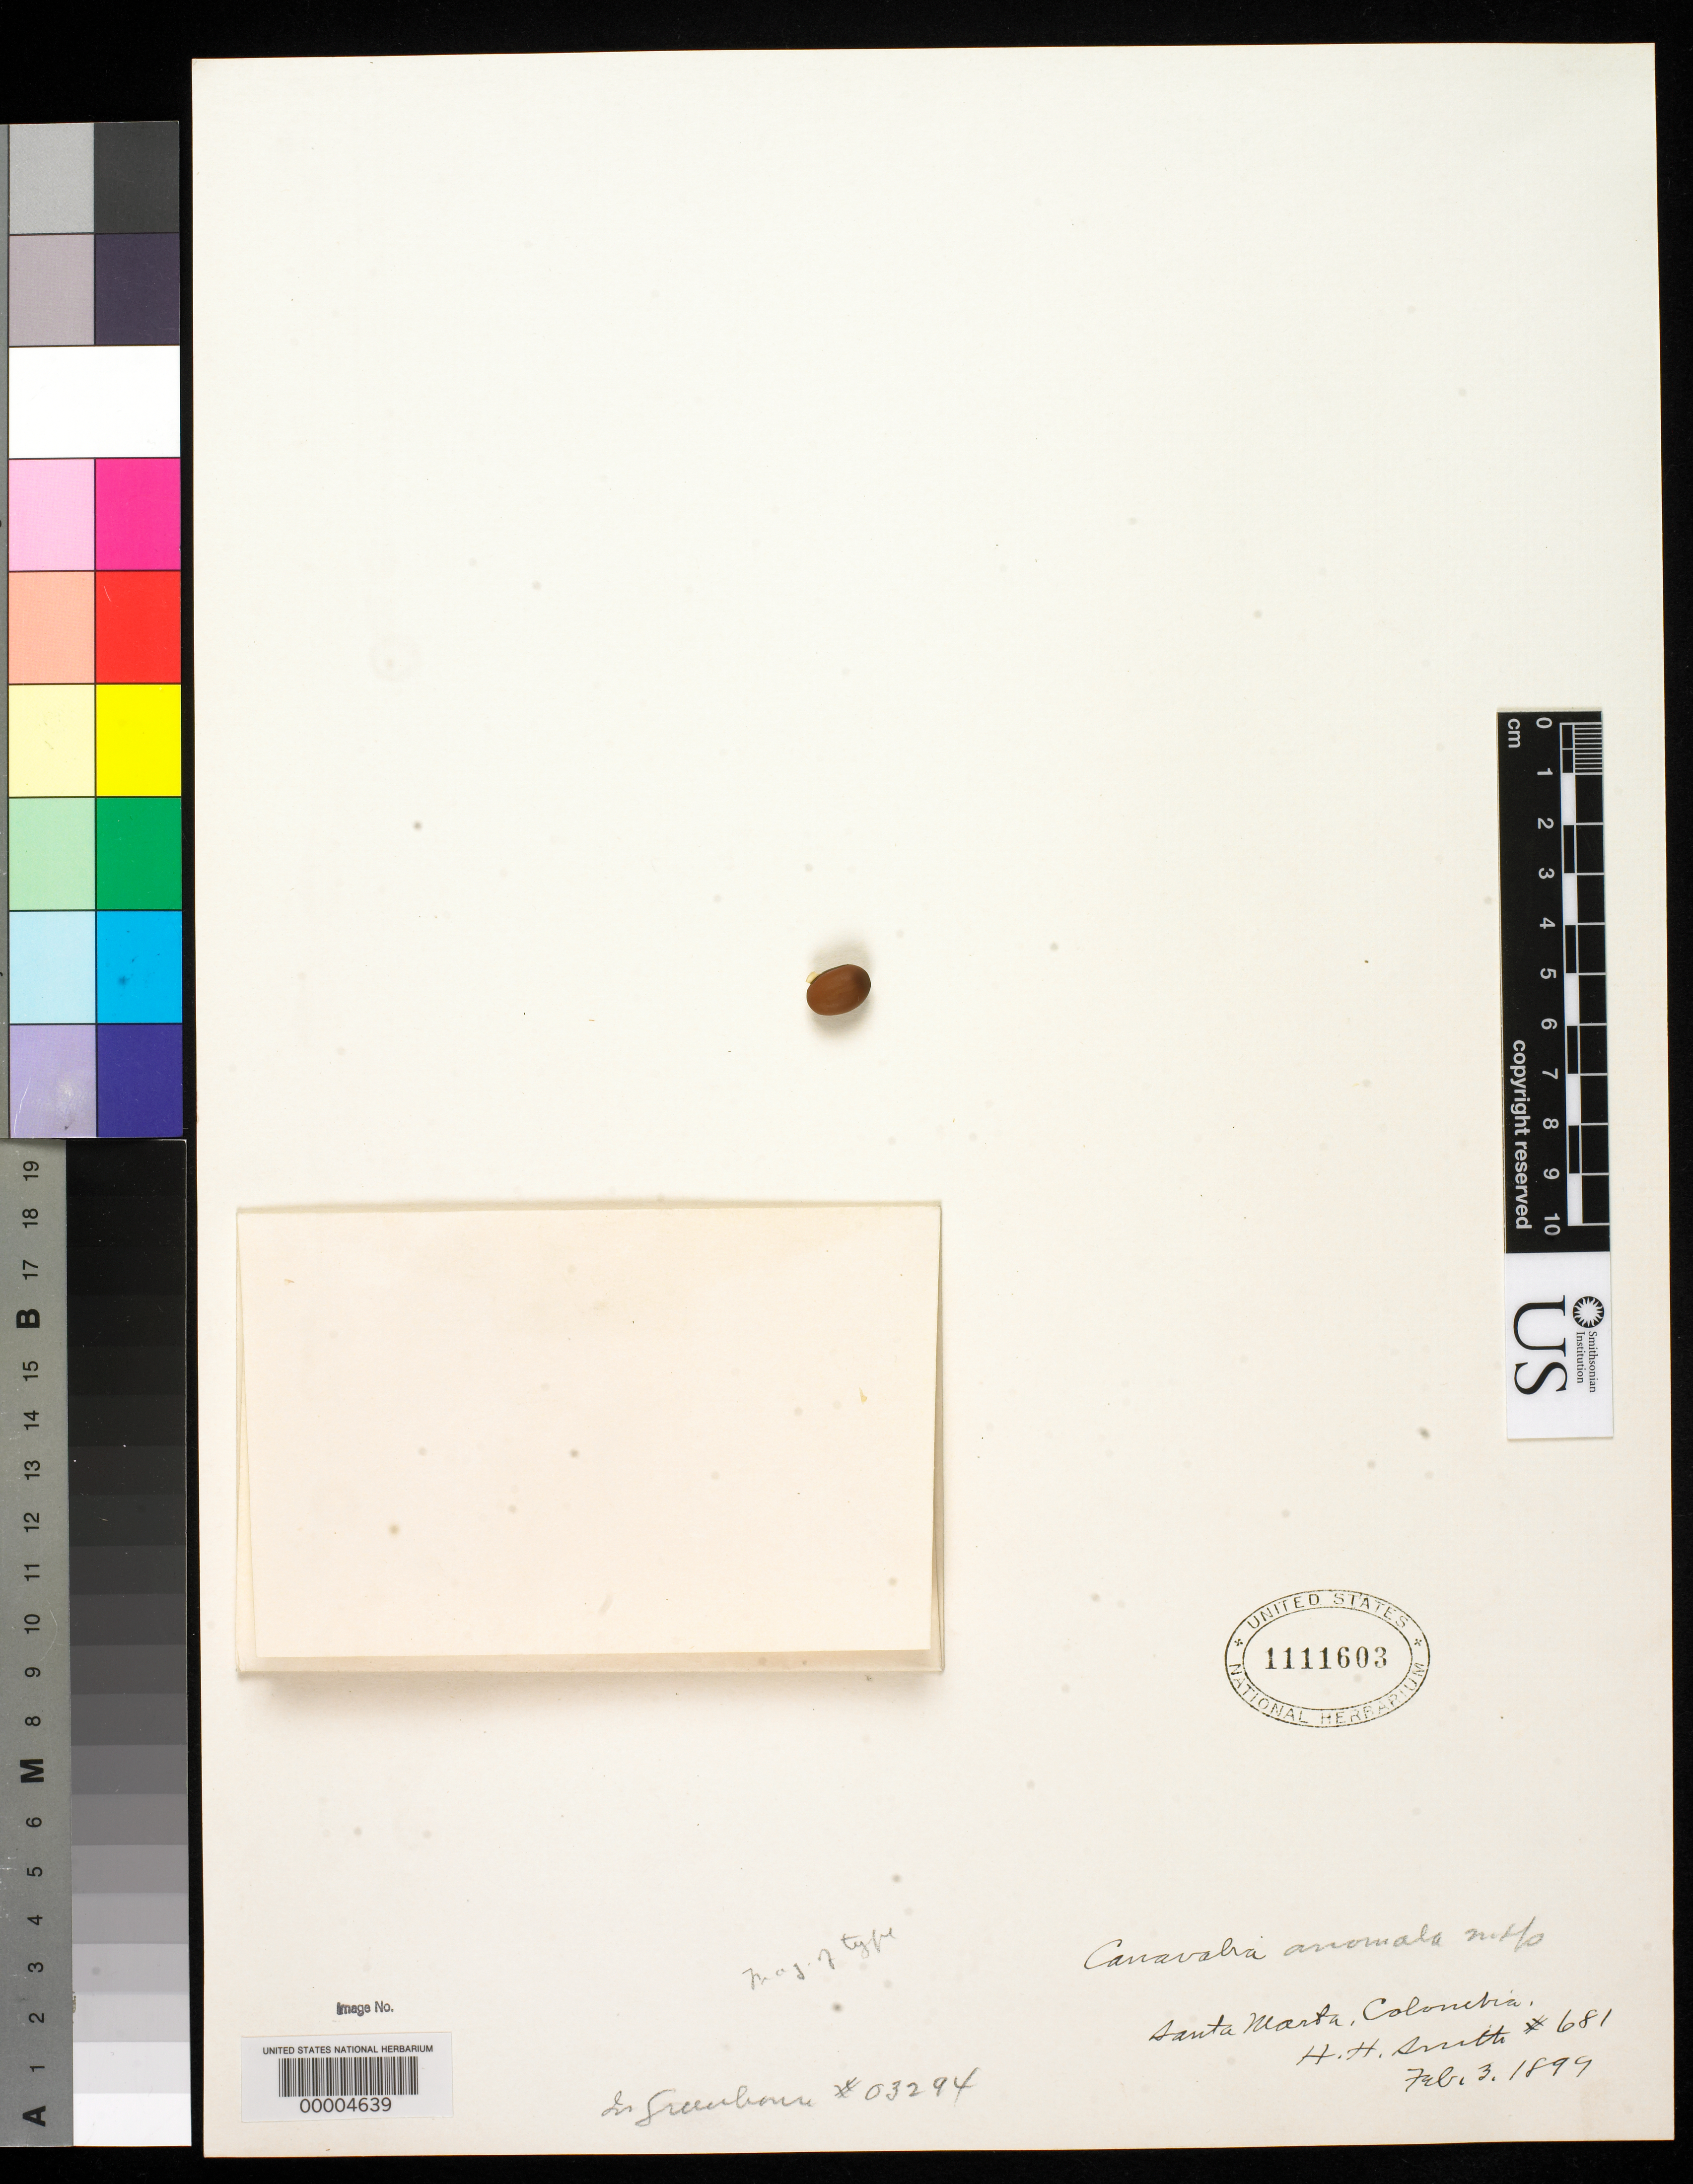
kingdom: Plantae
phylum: Tracheophyta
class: Magnoliopsida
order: Fabales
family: Fabaceae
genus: Canavalia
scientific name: Canavalia anomala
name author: Piper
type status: Isotype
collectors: Herbert H. Smith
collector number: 681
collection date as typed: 03 Feb 1899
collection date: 1899-02-03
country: Colombia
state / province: Magdalena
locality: Masina, Santa Marta.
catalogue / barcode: US 1111603